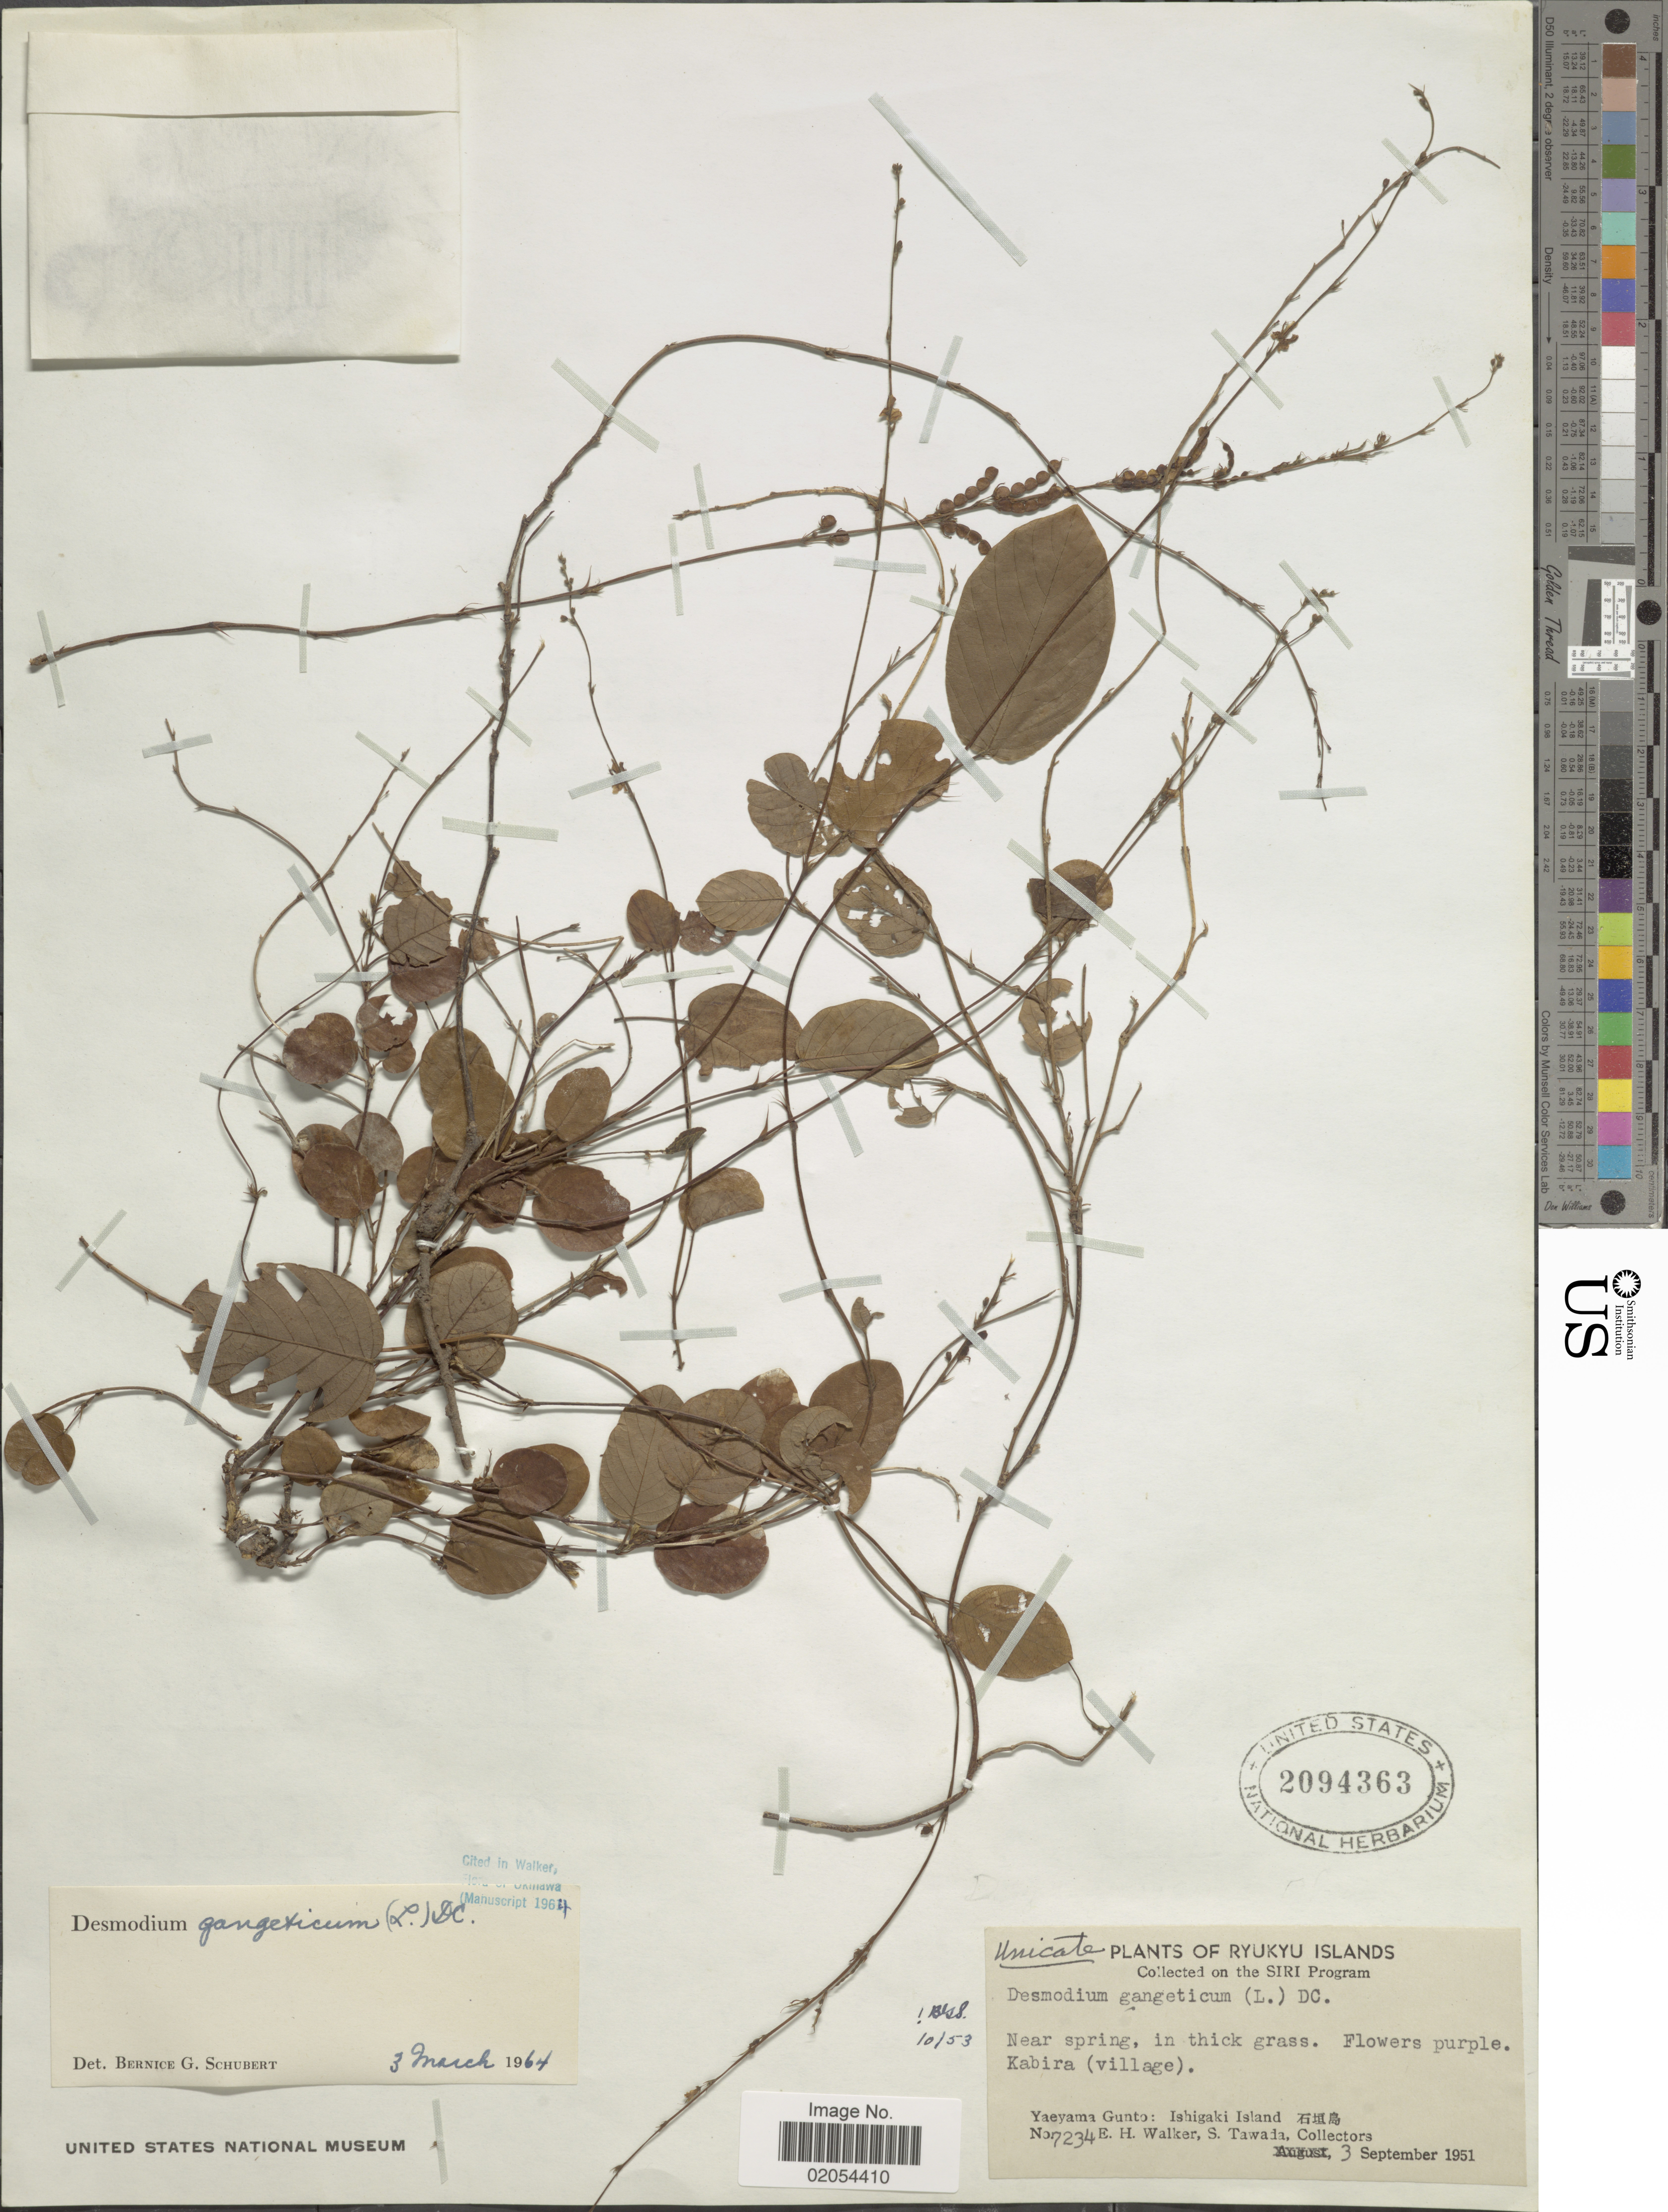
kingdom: Plantae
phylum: Tracheophyta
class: Magnoliopsida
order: Fabales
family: Fabaceae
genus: Pleurolobus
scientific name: Pleurolobus gangeticus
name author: (L.) J. St.-Hil. ex H. Ohashi & K. Ohashi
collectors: E. H. Walker & S. Tawada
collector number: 7234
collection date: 1951-09-03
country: Japan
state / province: Okinawa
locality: Ryukyu Islands, Near spring, Kabira (village), Yaeyama Gunto: Ishigaki Island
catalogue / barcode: US 2094363